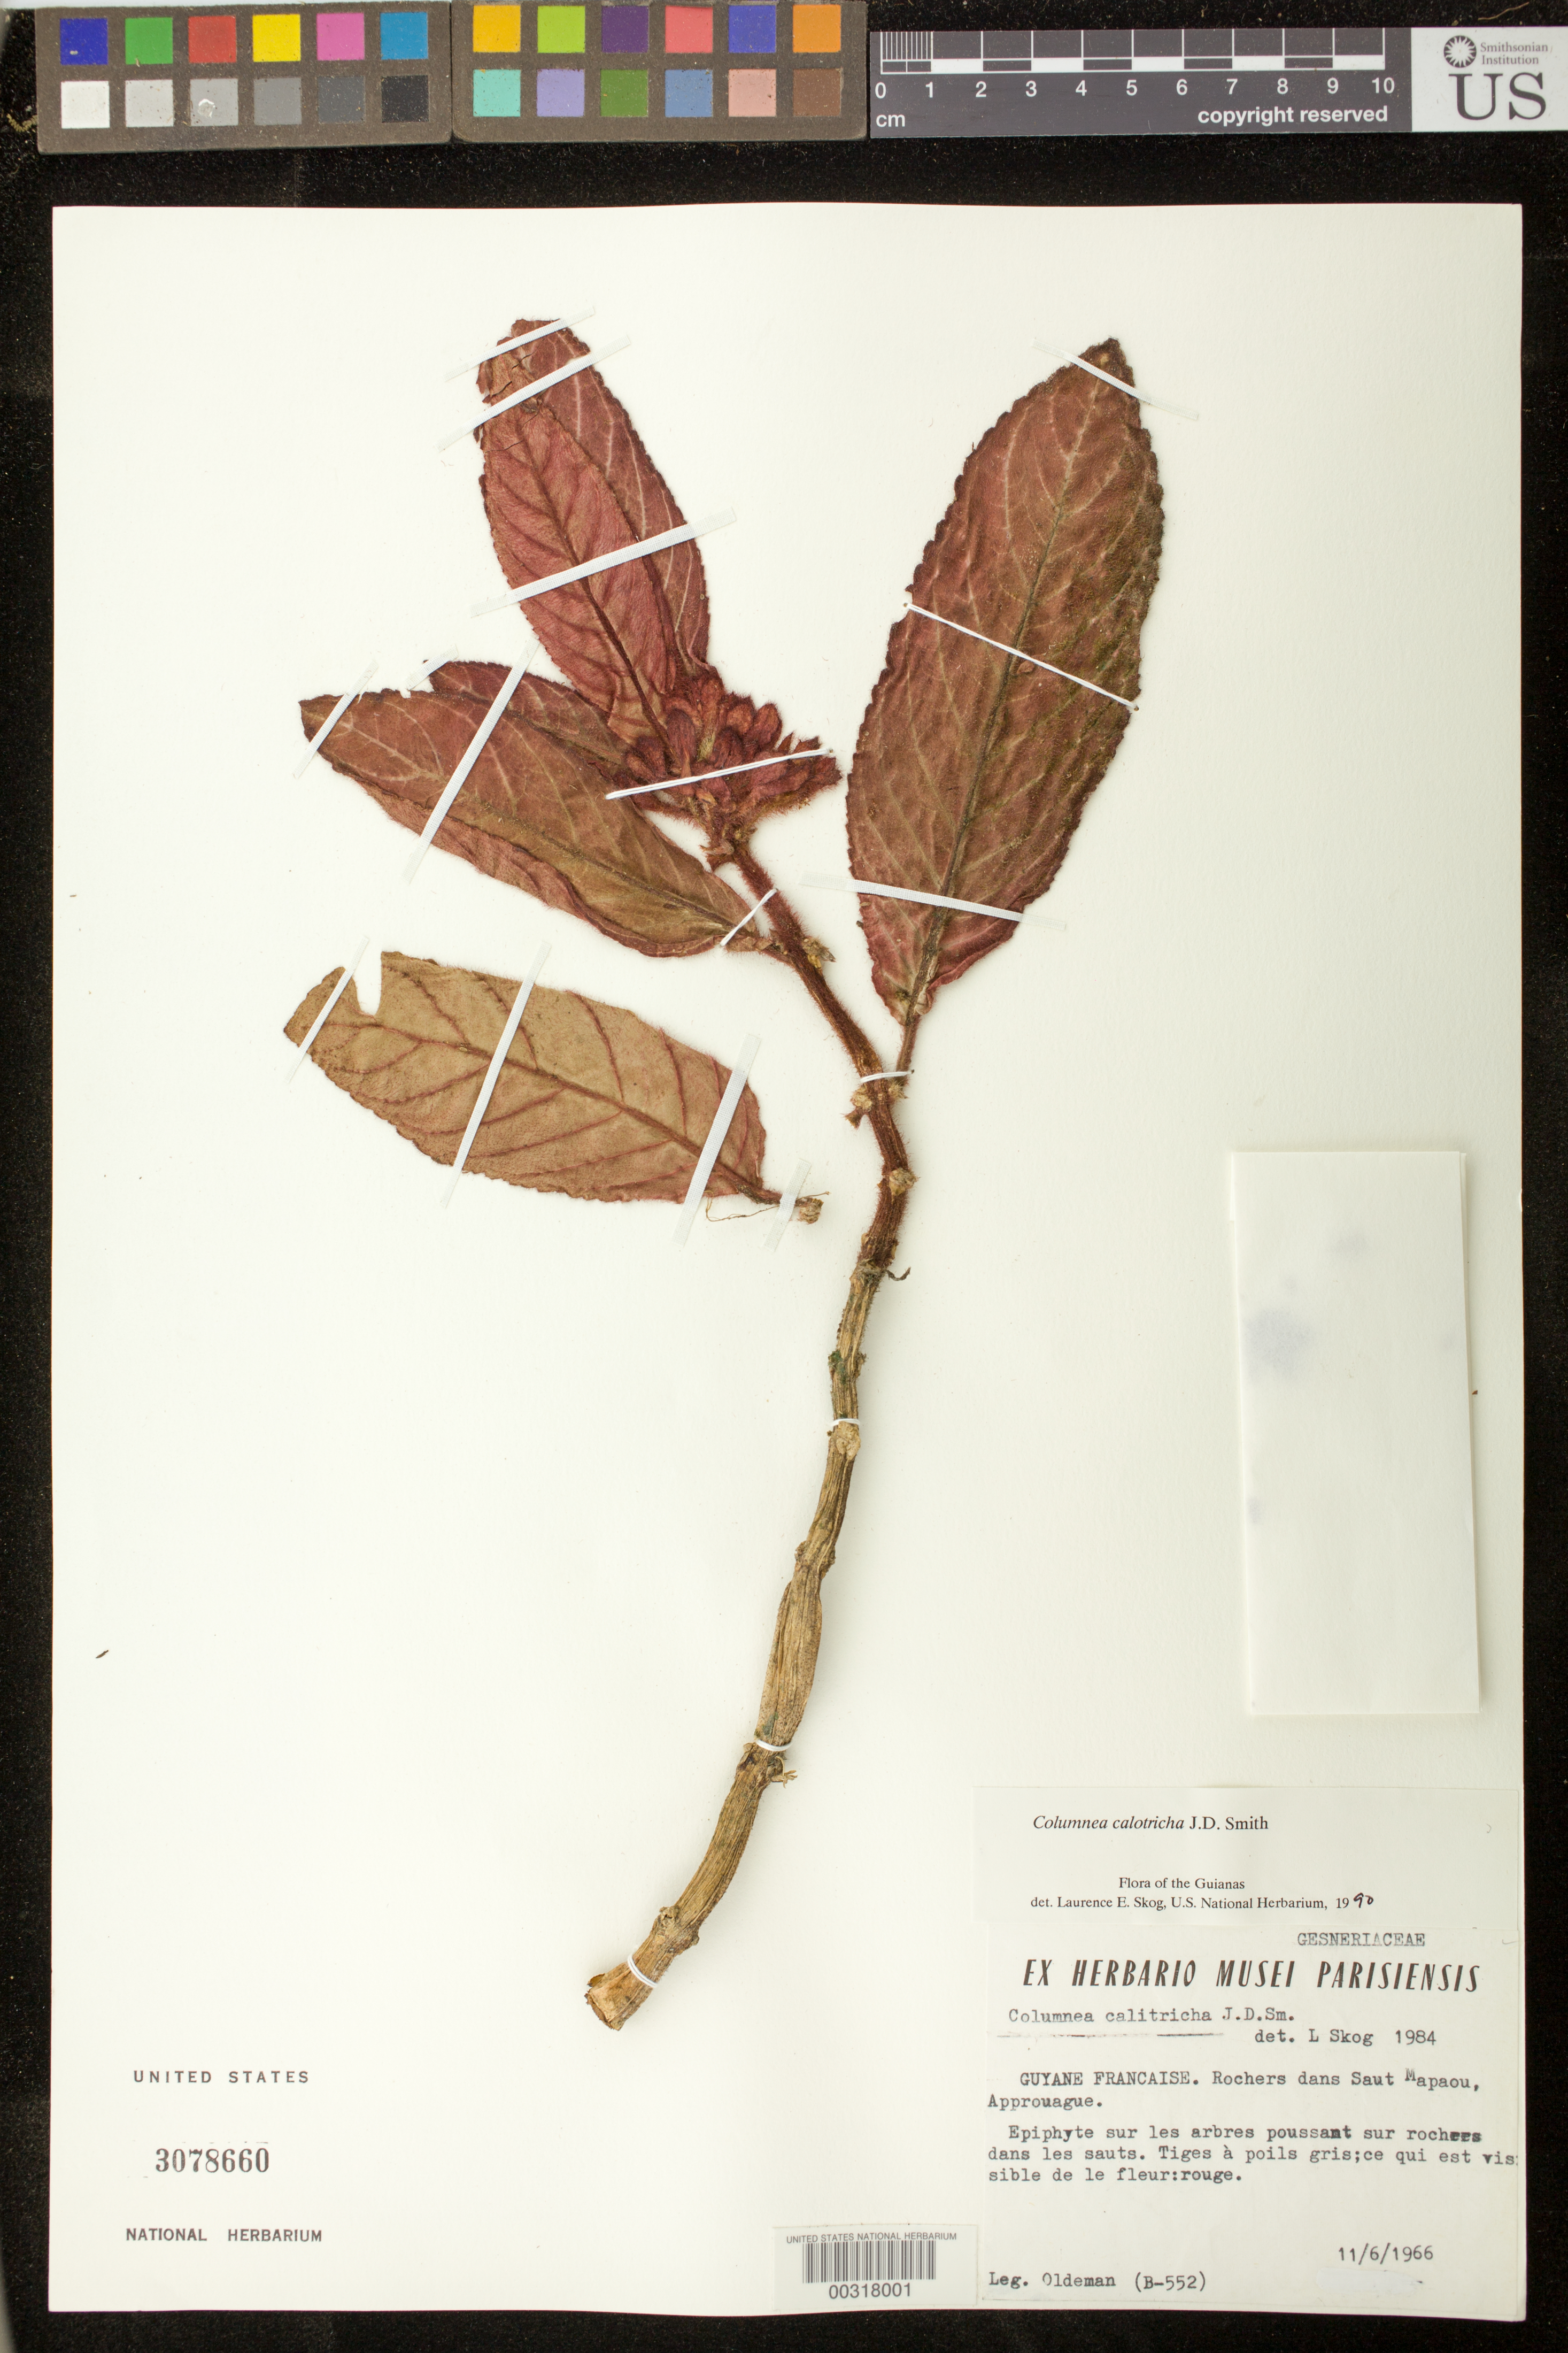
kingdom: Plantae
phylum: Tracheophyta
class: Magnoliopsida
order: Lamiales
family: Gesneriaceae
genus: Columnea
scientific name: Columnea calotricha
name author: Donn. Sm.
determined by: Skog, Laurence E.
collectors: R. Oldeman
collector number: B- 552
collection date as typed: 11 Jun 1966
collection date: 1966-06-11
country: French Guiana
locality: Rochers dans saut Maparou, Approuague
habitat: Sur les arbres poussant sur rochers dans les saut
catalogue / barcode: US 3078660